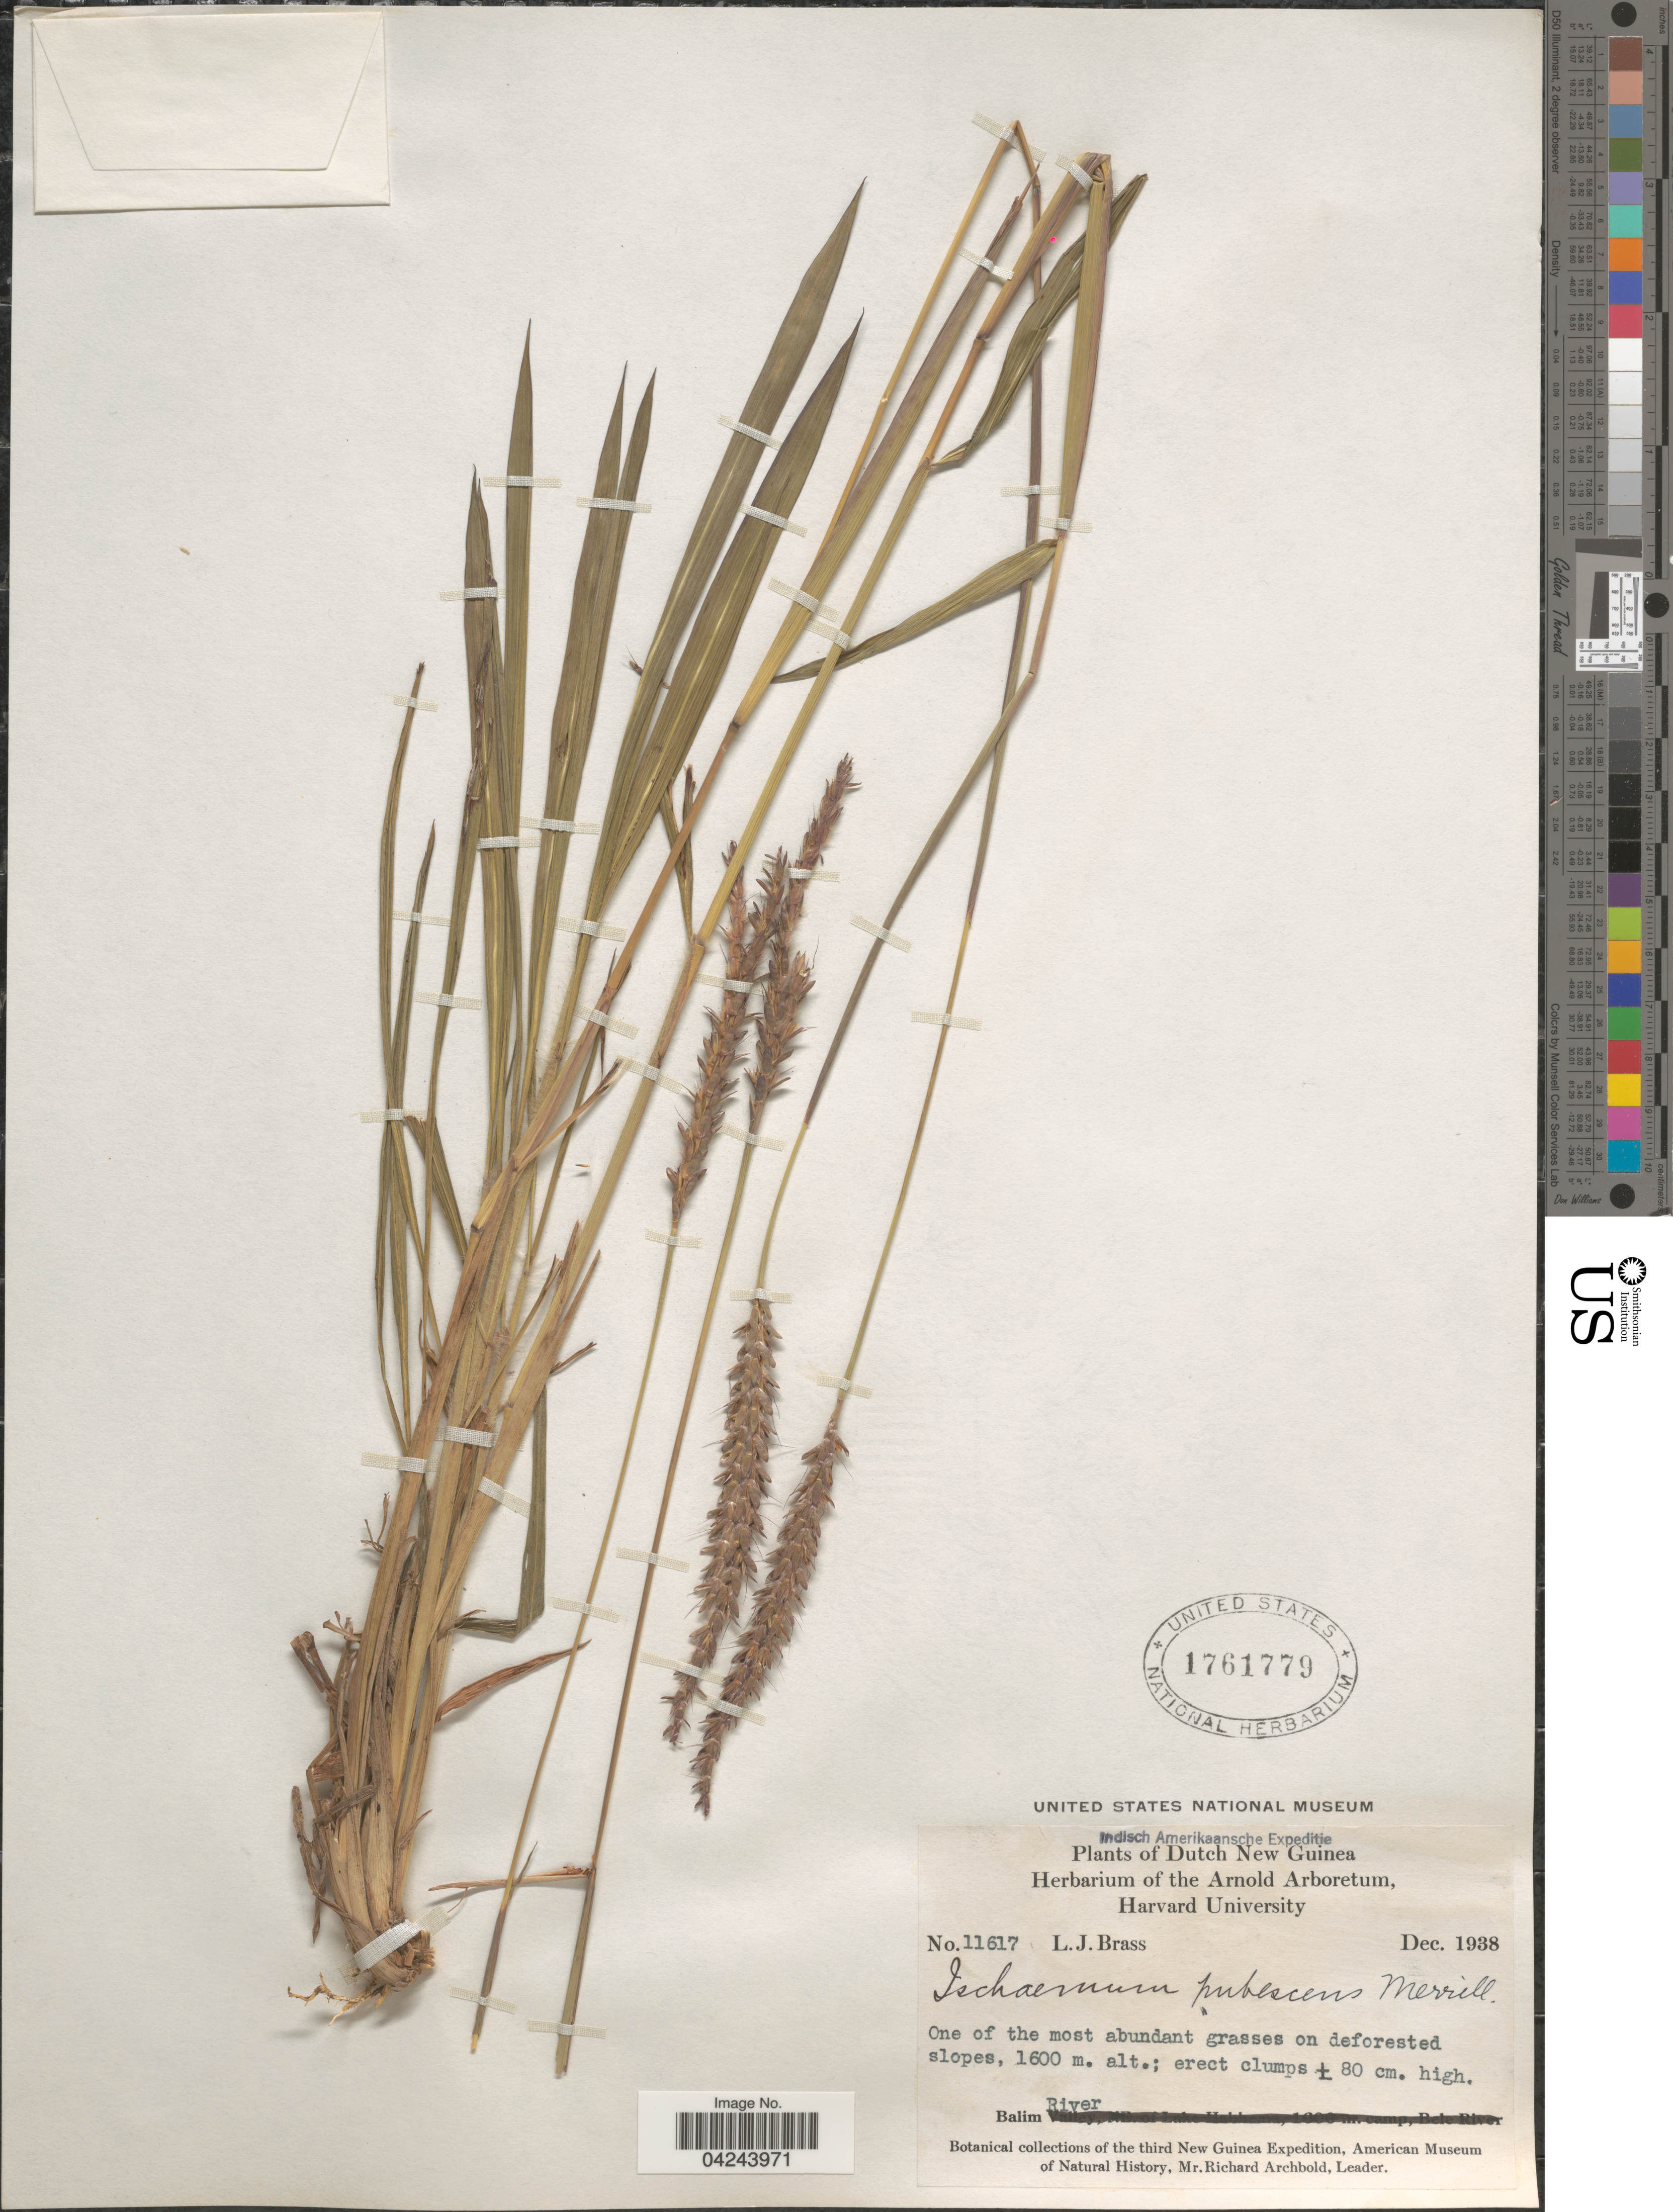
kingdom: Plantae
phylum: Tracheophyta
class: Liliopsida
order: Poales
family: Poaceae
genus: Ischaemum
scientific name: Ischaemum pubescens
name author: Merr.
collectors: L. J. Brass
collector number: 11617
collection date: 1938-12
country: Indonesia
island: New Guinea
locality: Indisch Amerikaansche Expeditie. Dutch New Guinea. Balim River. The third New Guinea Expedition, American Museum of Natural History.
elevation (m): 1600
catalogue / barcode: US 1761779